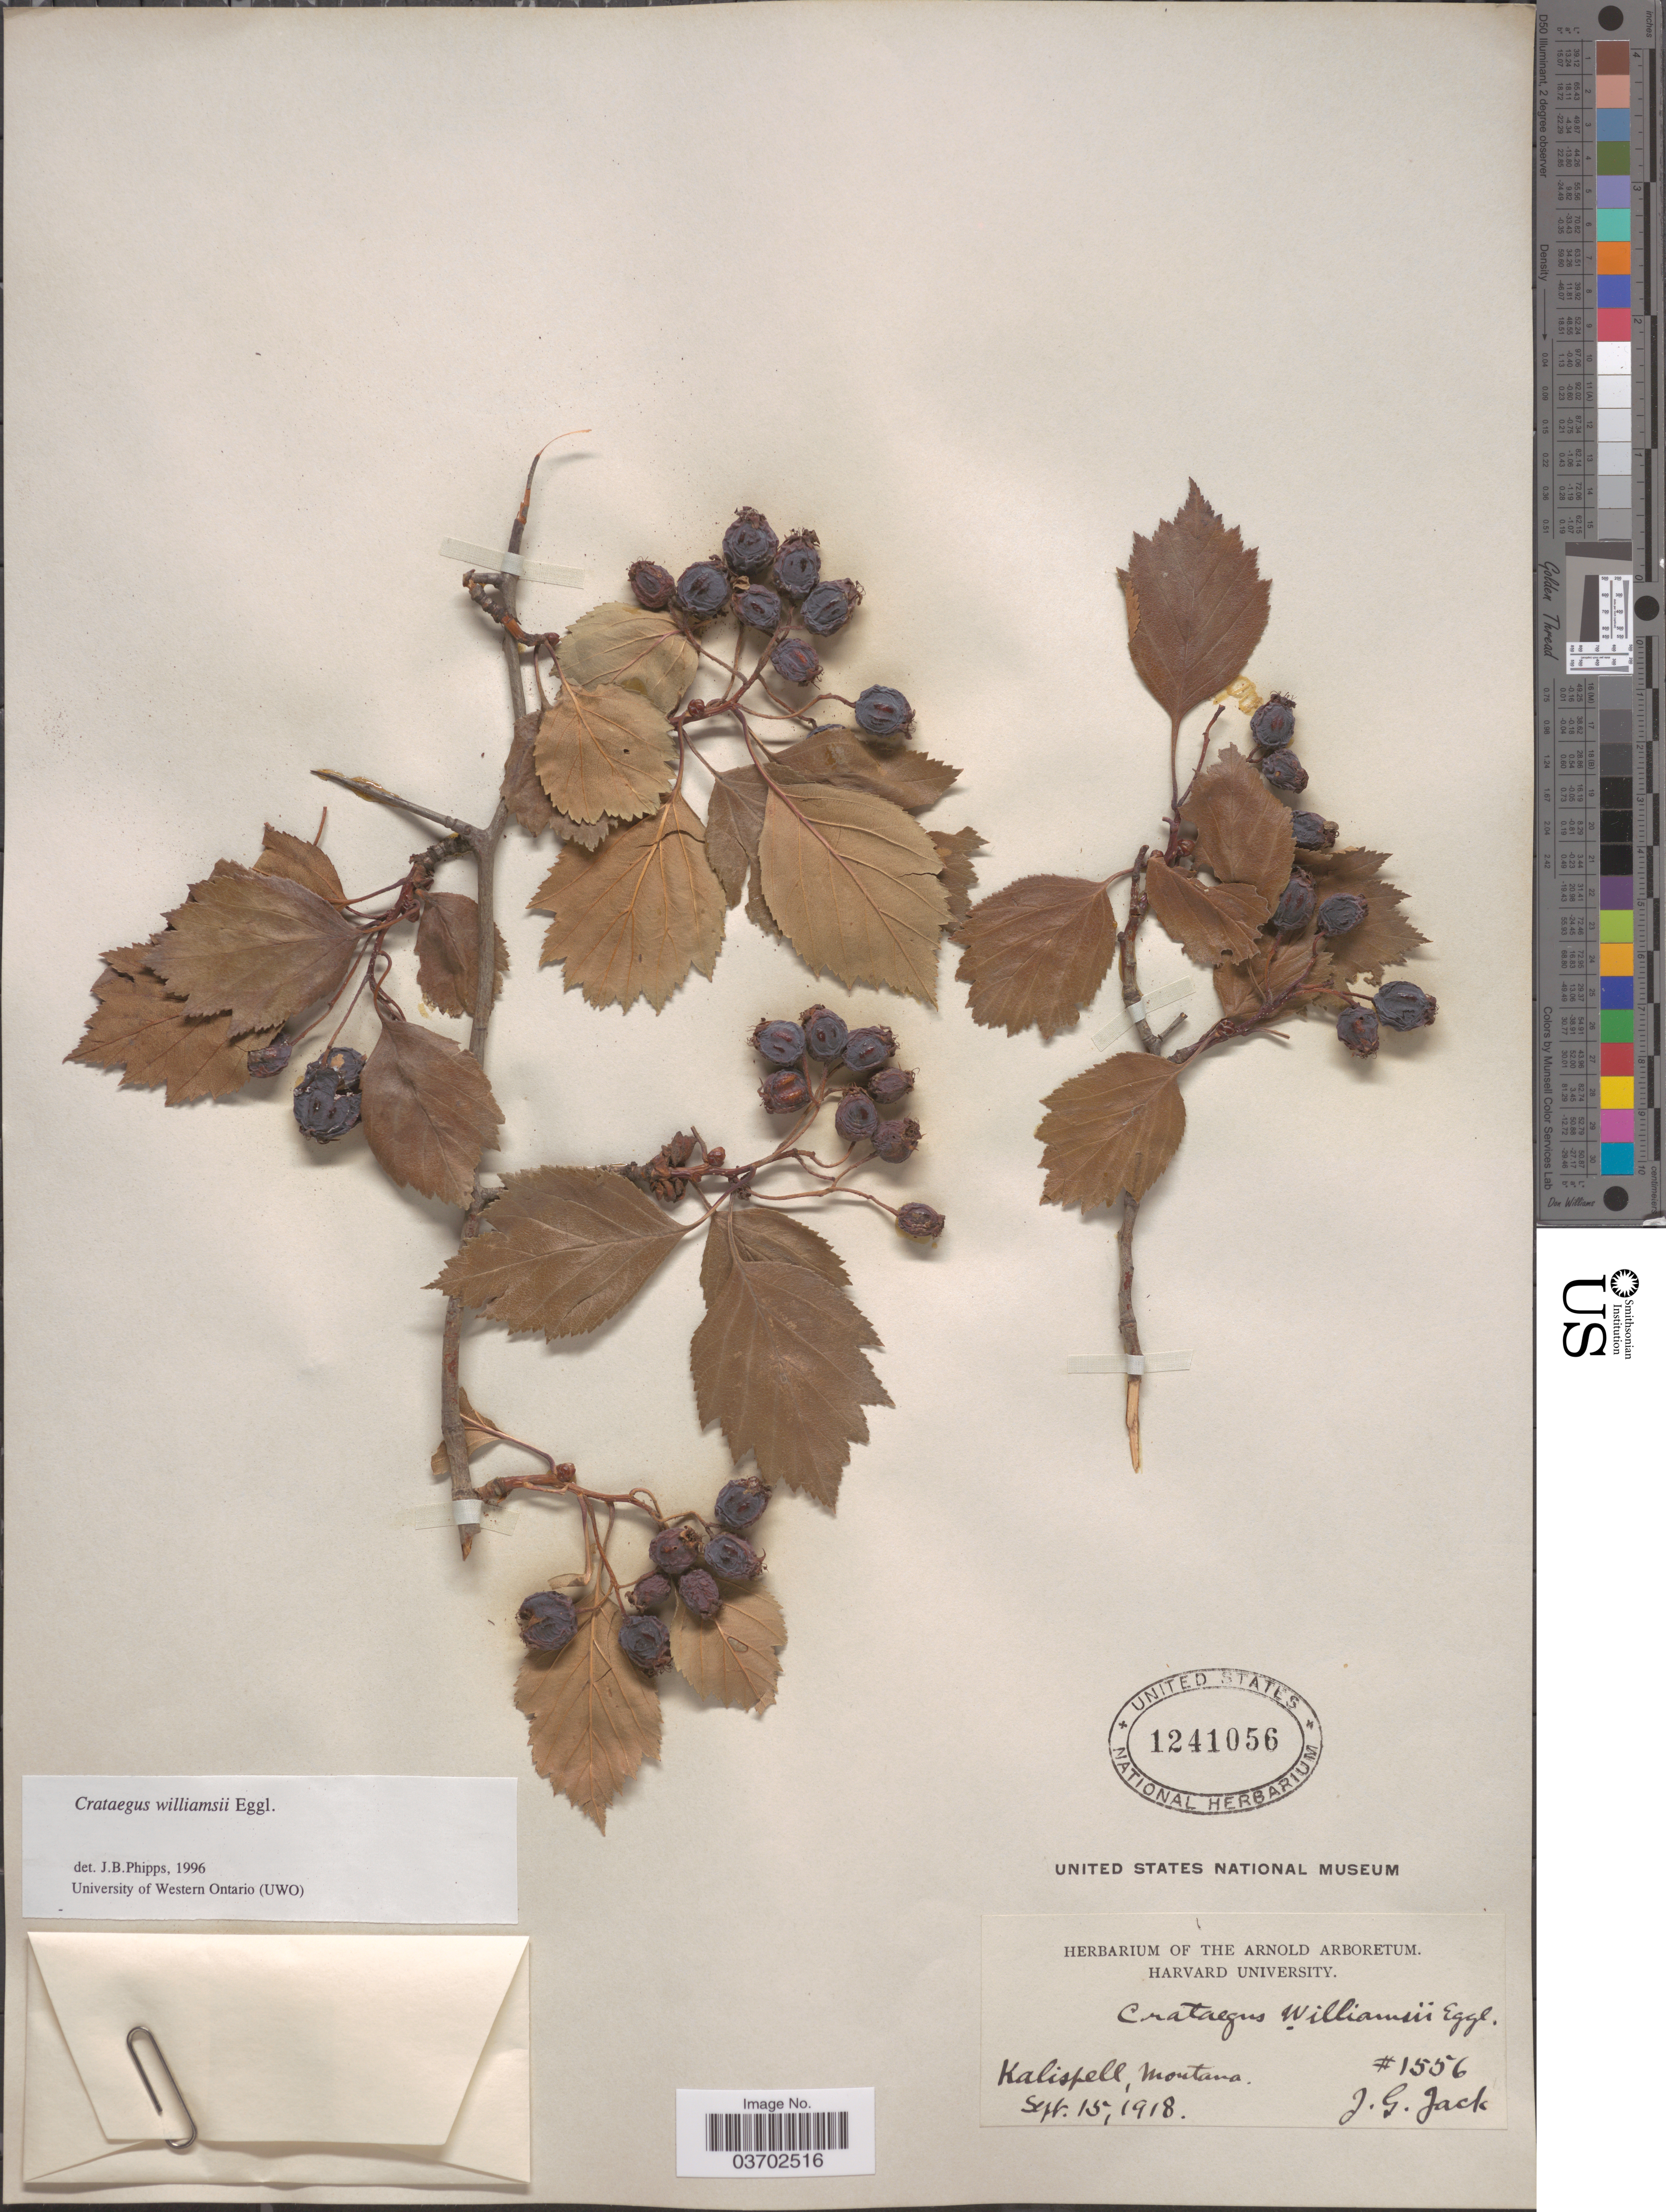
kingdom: Plantae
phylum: Tracheophyta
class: Magnoliopsida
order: Rosales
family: Rosaceae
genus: Crataegus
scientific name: Crataegus williamsii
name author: Eggl.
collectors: J. G. Jack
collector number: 1556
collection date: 1918-09-15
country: United States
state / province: Montana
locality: Kalispell.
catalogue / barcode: US 1241056